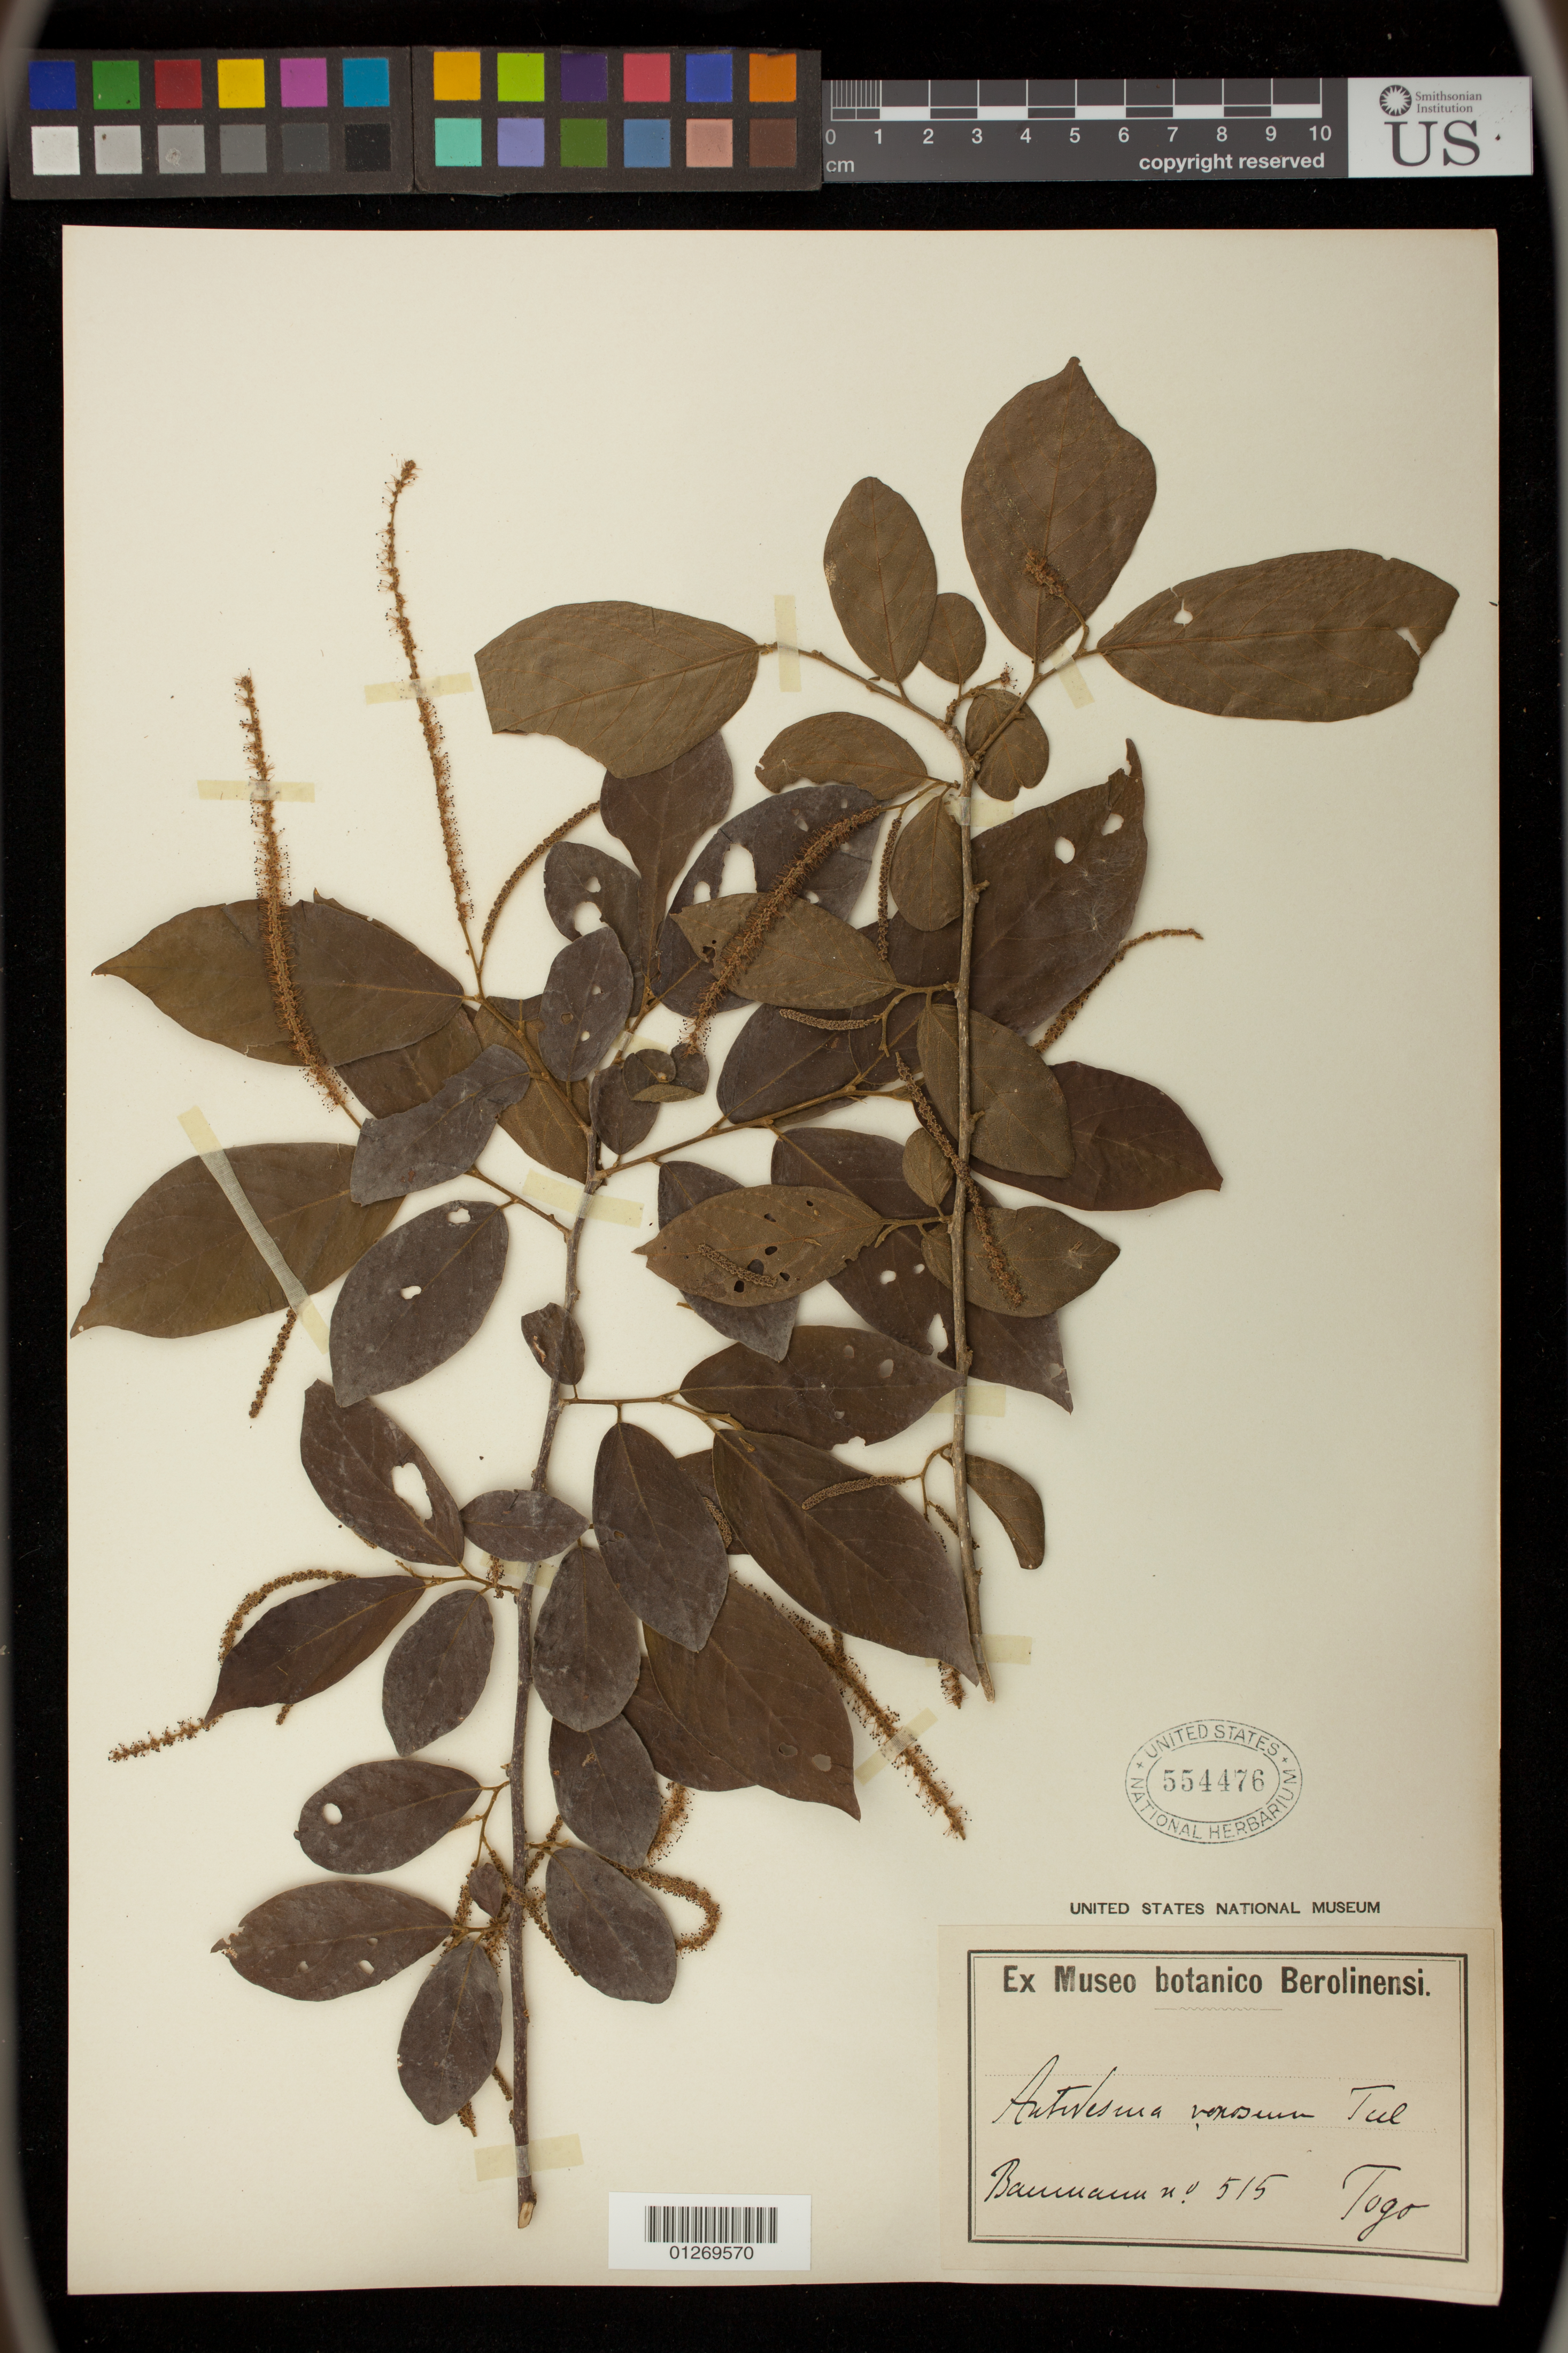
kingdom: Plantae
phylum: Tracheophyta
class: Magnoliopsida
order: Malpighiales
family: Phyllanthaceae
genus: Antidesma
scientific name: Antidesma venosum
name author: E. Mey. ex Tul.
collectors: -. Baumann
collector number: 515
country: Togo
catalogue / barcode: US 554476